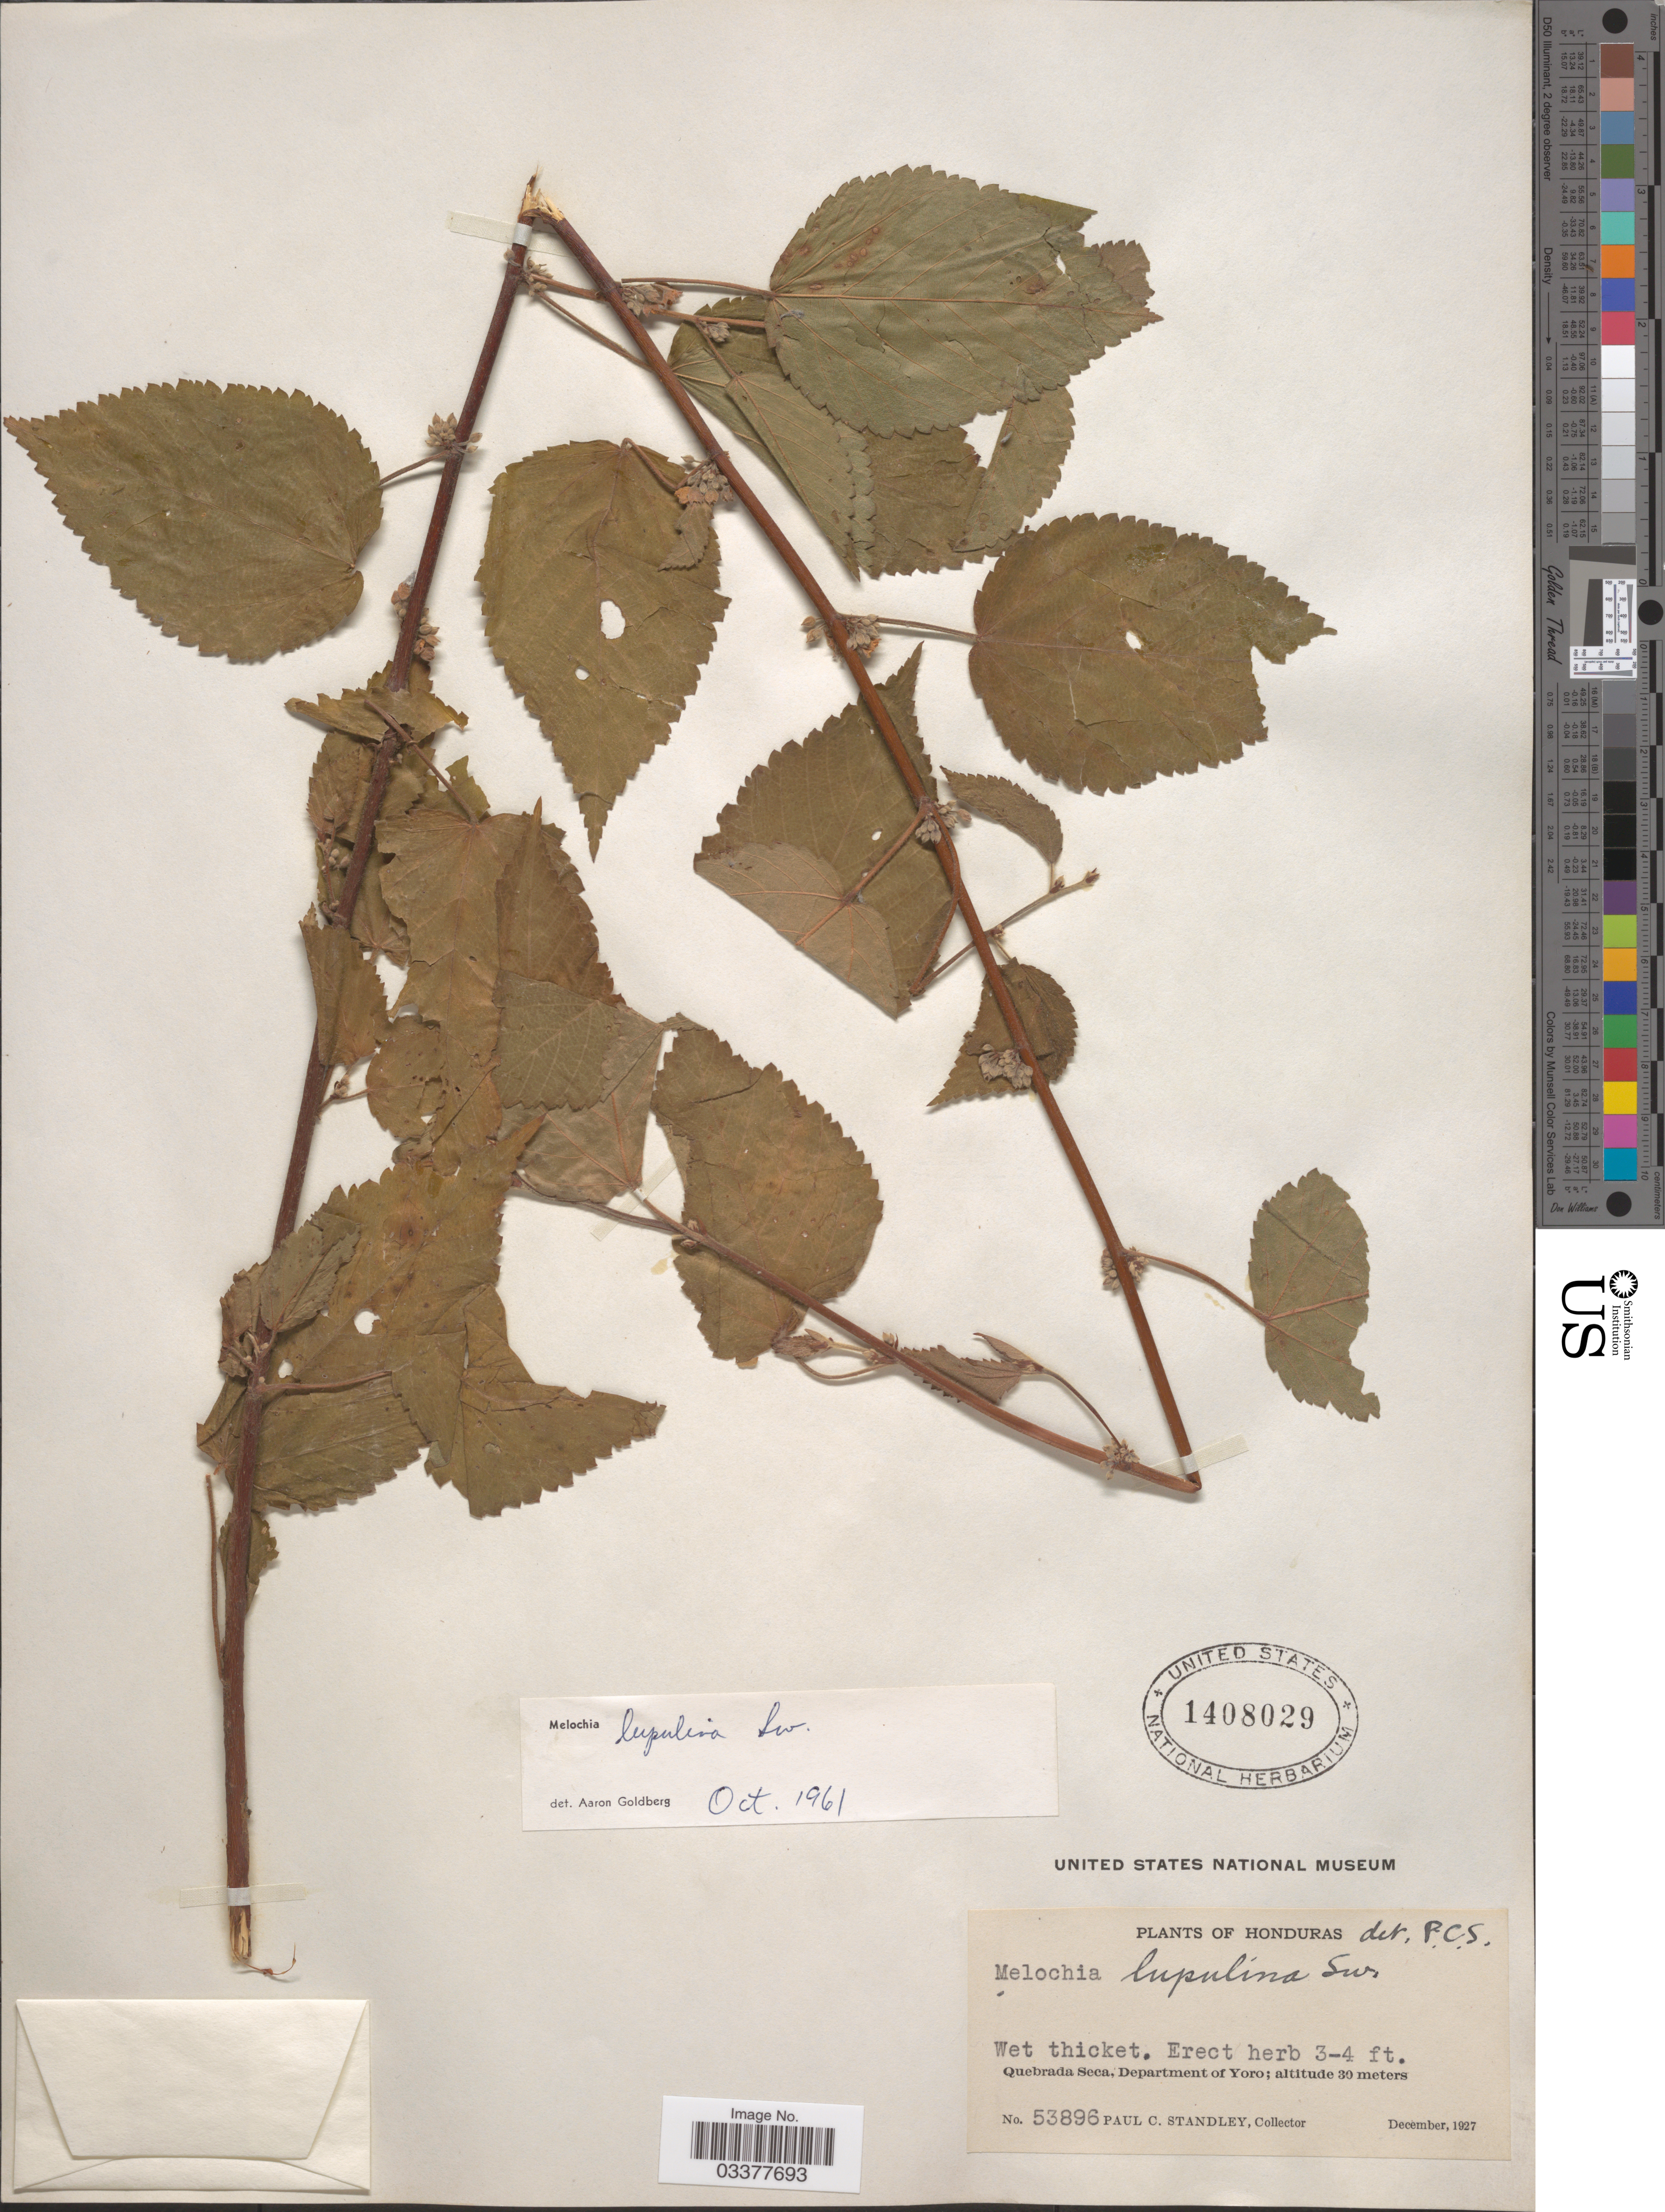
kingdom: Plantae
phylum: Tracheophyta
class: Magnoliopsida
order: Malvales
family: Malvaceae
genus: Melochia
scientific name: Melochia lupulina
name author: Sw.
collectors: P. C. Standley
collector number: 53896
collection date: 1927-12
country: Honduras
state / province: Yoro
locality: Quebrada Seca, Department of Yoro.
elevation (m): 30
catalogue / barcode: US 1408029